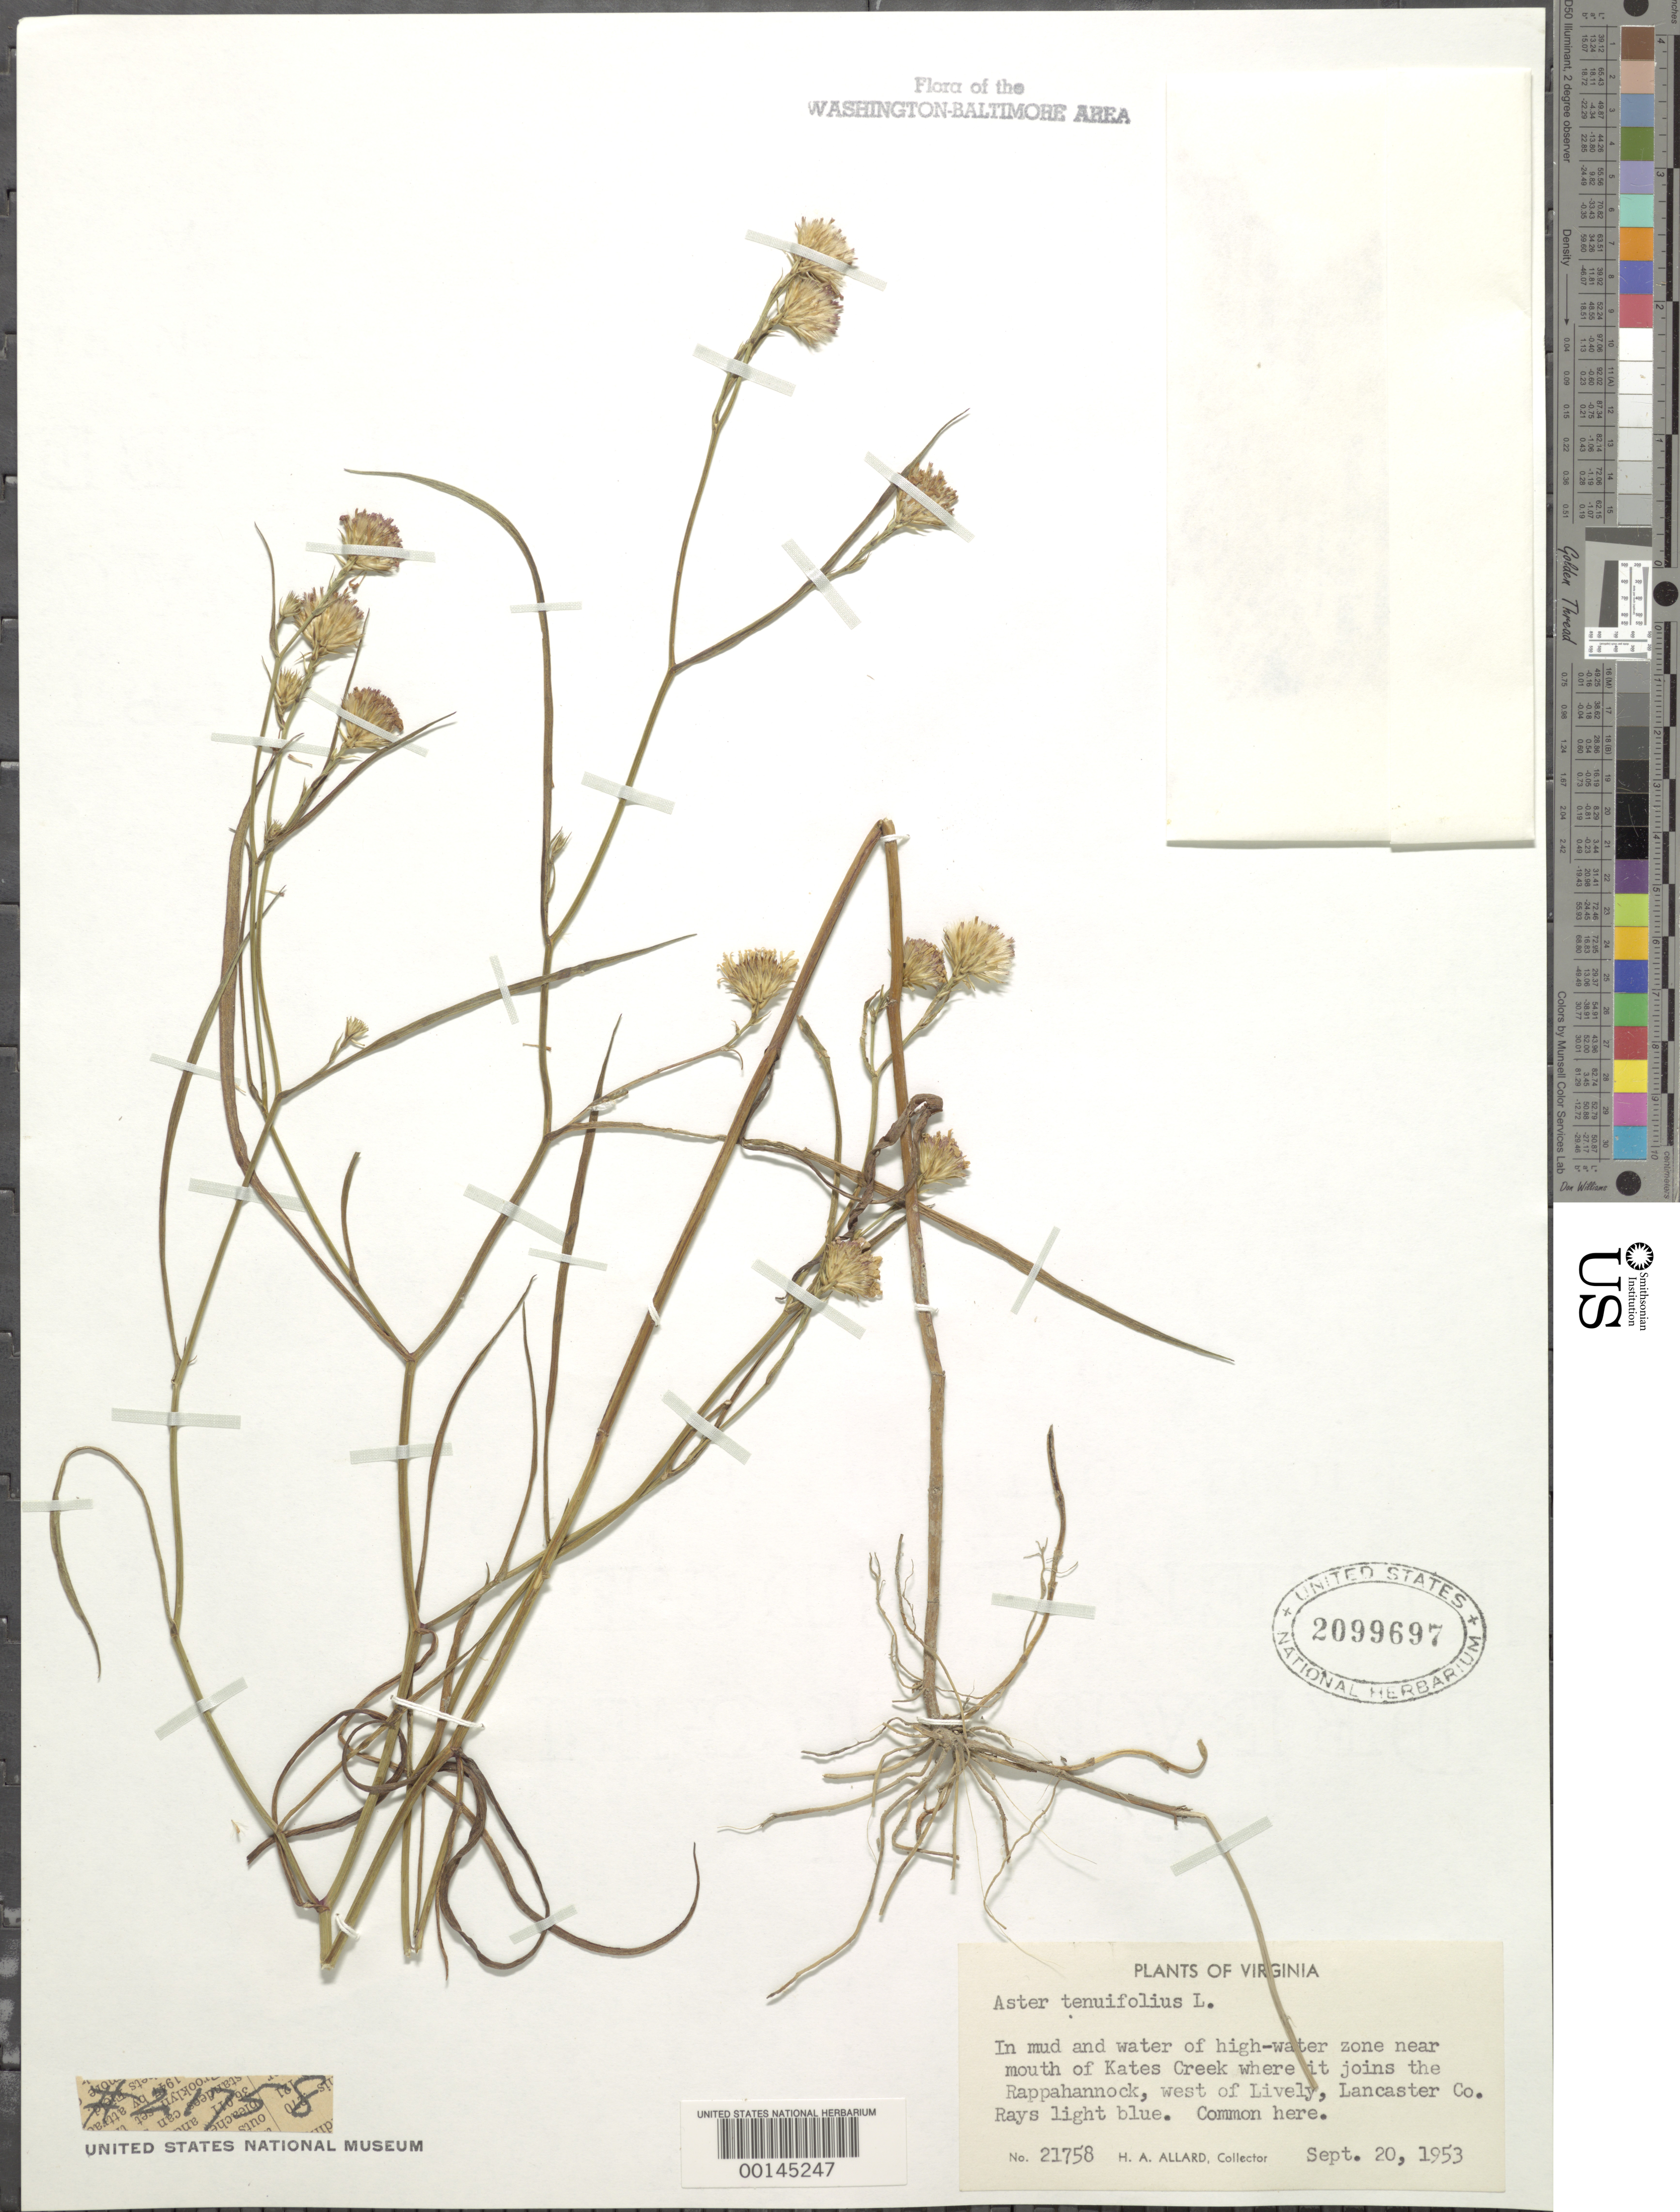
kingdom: Plantae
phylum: Tracheophyta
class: Magnoliopsida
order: Asterales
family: Asteraceae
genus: Symphyotrichum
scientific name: Symphyotrichum tenuifolium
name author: (L.) G.L. Nesom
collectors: H. A. Allard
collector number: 21758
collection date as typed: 20 Sep 1953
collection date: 1953-09-20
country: United States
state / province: Virginia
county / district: Lancaster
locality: Kates Creek junction with Rappahannock River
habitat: Mud and water of high-water zone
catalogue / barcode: US 2099697